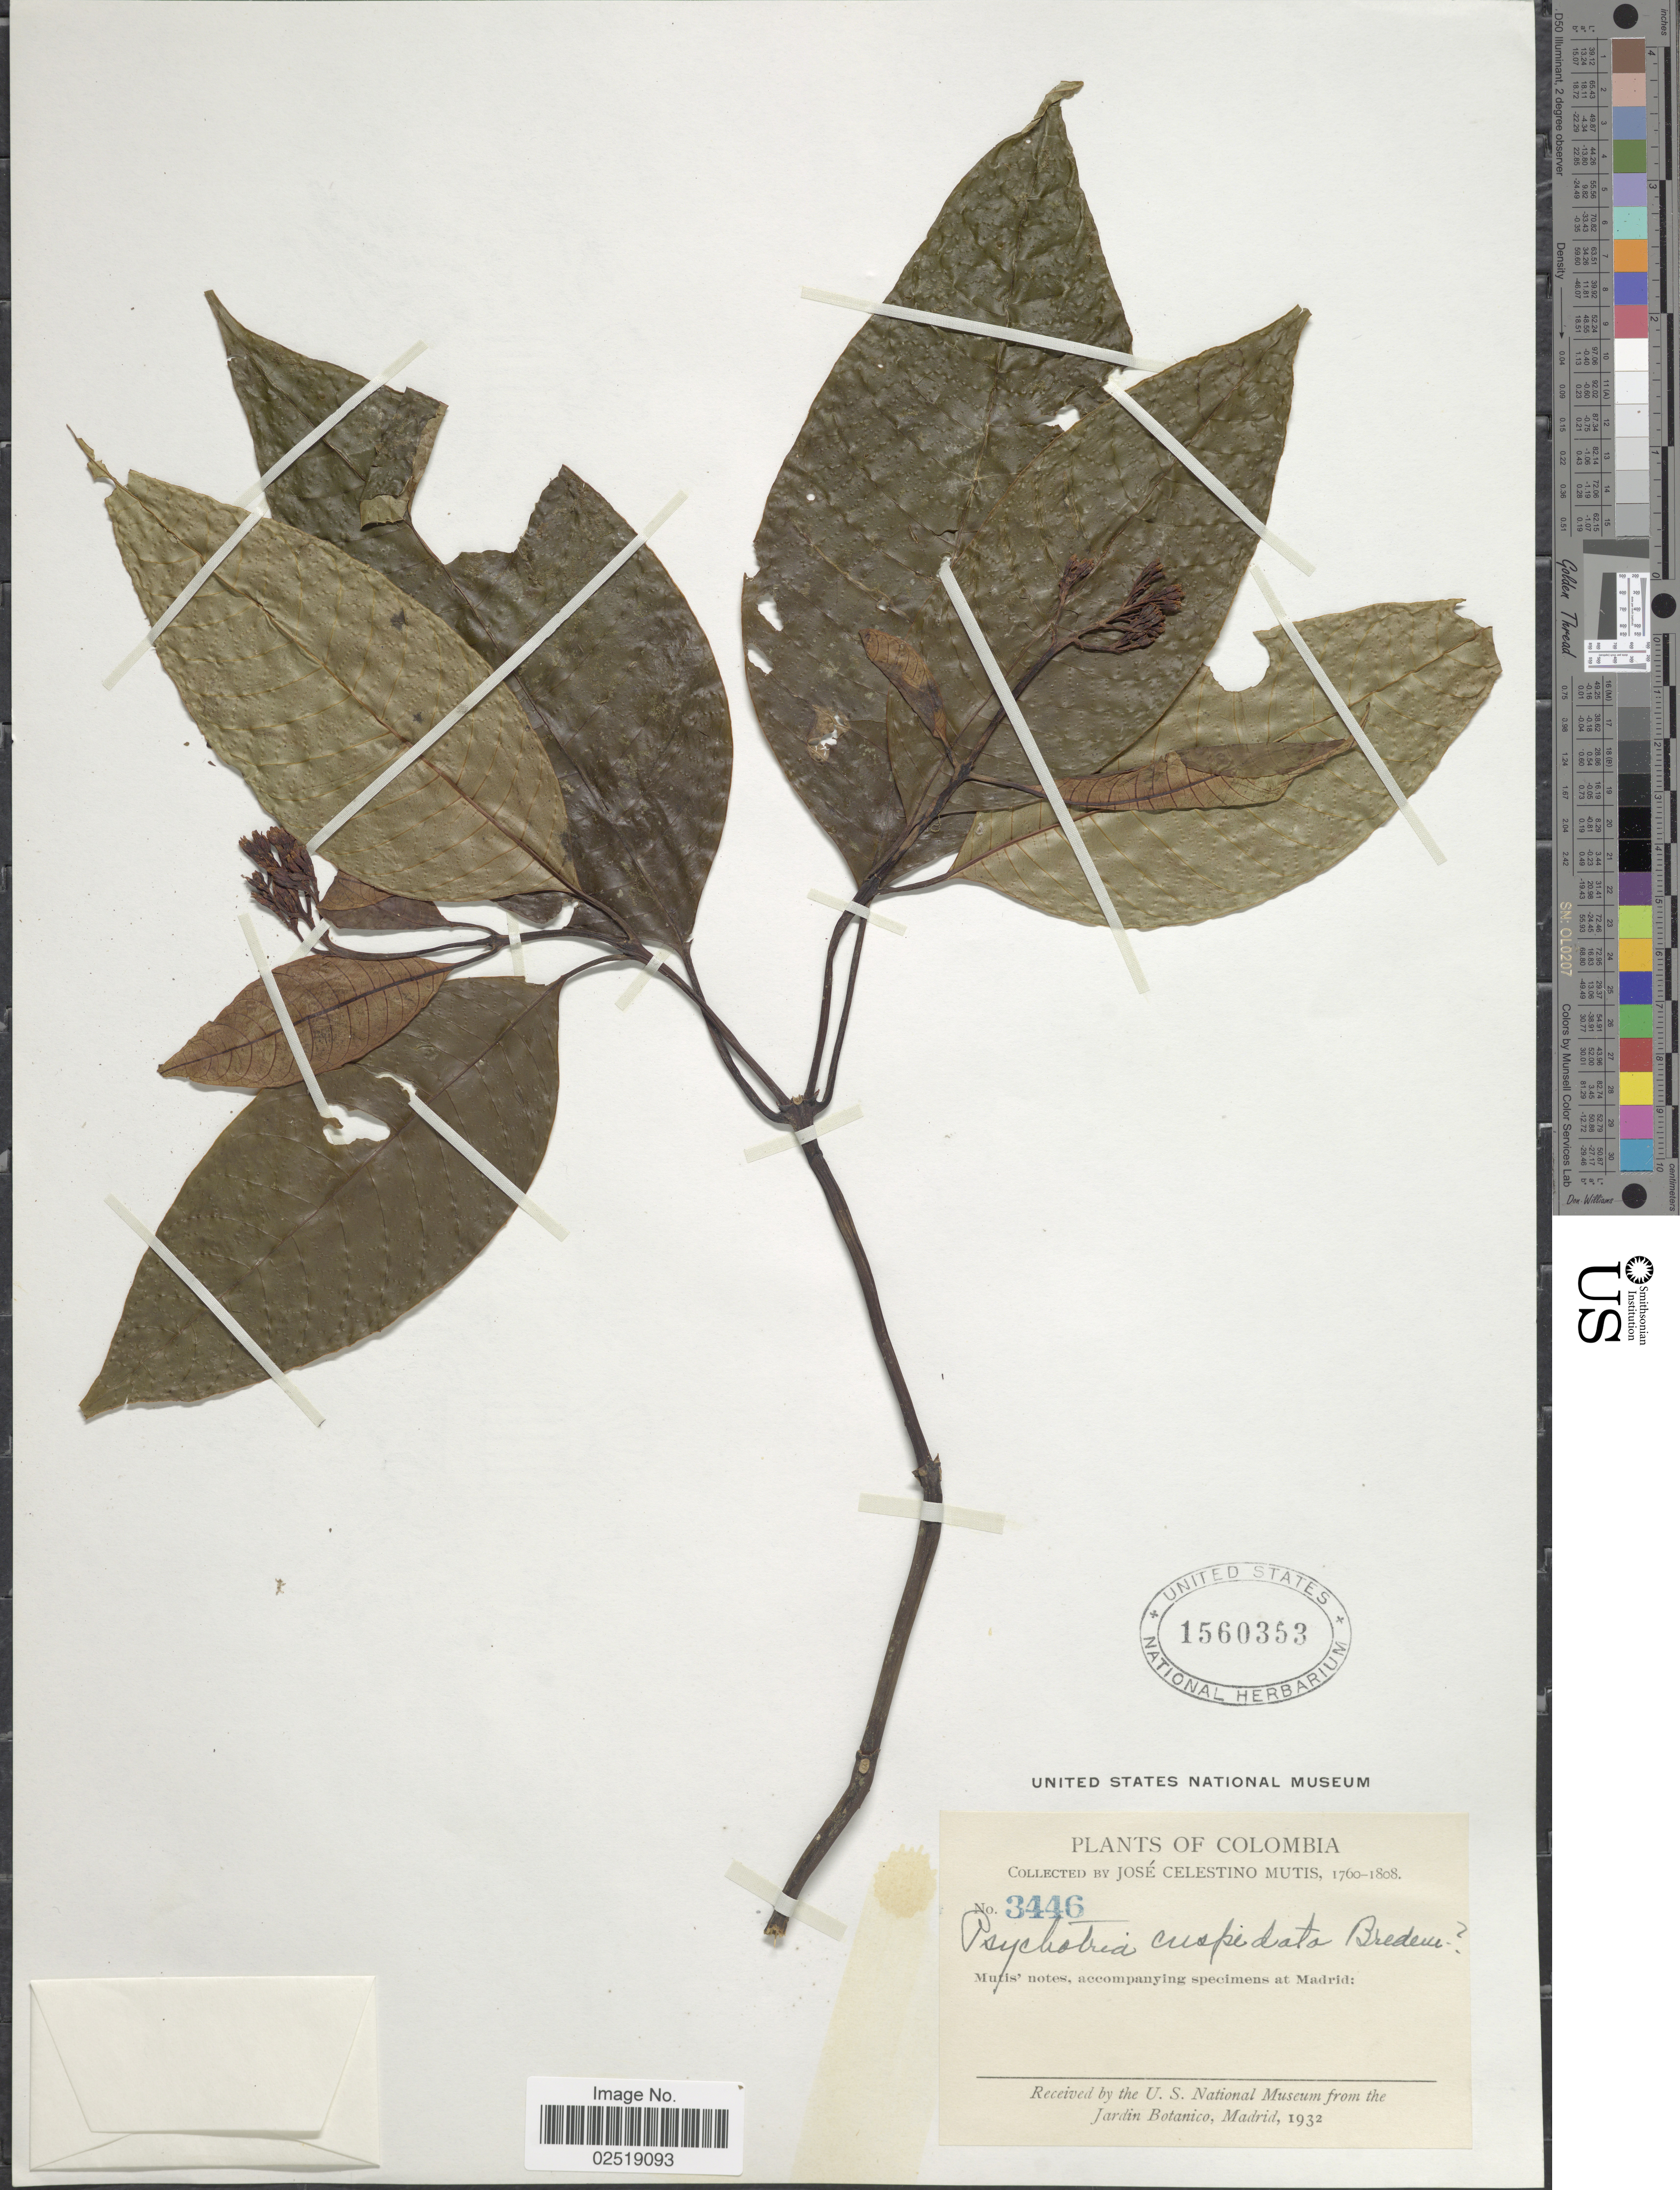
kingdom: Plantae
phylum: Tracheophyta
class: Magnoliopsida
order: Gentianales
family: Rubiaceae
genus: Psychotria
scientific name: Psychotria cuspidata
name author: Bredem. ex Schult.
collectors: J. C. B. Mutis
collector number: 3446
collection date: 1760/1808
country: Colombia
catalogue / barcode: US 1560353